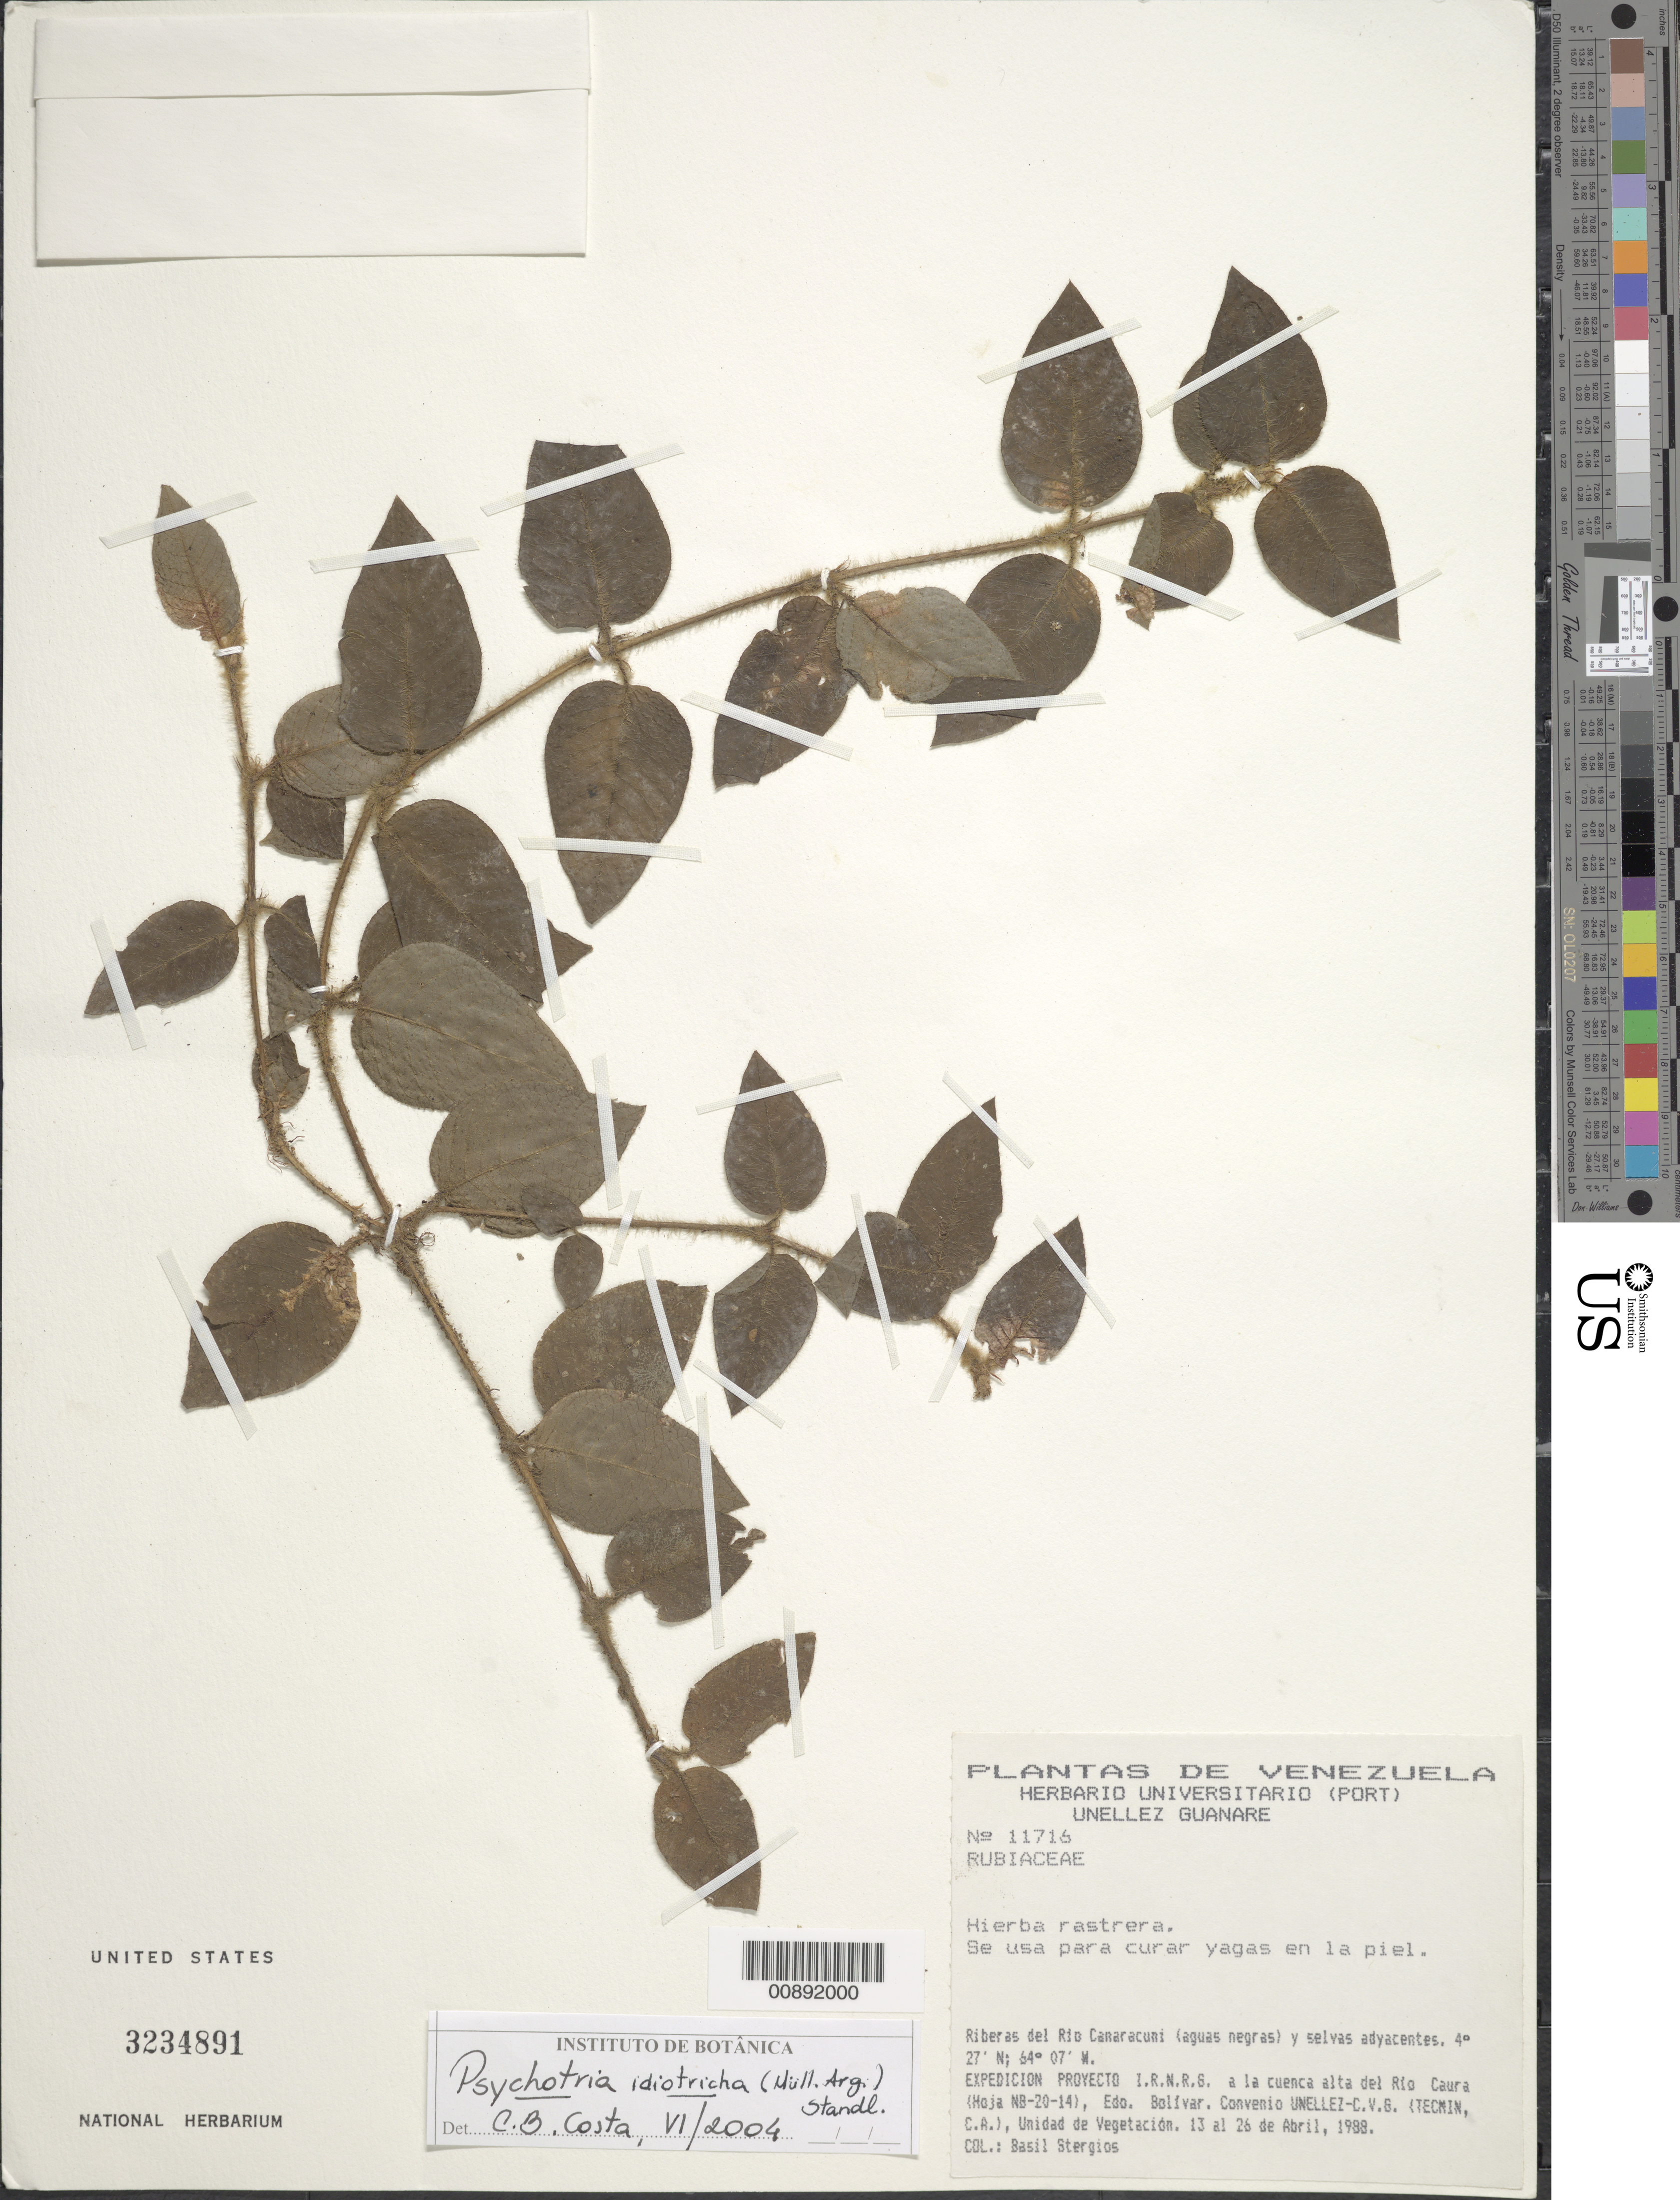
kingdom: Plantae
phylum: Tracheophyta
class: Magnoliopsida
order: Gentianales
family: Rubiaceae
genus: Psychotria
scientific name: Psychotria iodotricha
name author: Müll. Arg.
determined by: Costa, C. B.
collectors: B. G. Stergios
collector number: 11716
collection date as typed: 13-Apr-88 to 26-Apr-88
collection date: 1988-04-13/1988-04-26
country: Venezuela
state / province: Bolívar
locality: Río Canaracuni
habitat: Riberas del río (aguas negras) y selvas adyacentes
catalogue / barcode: US 3234891